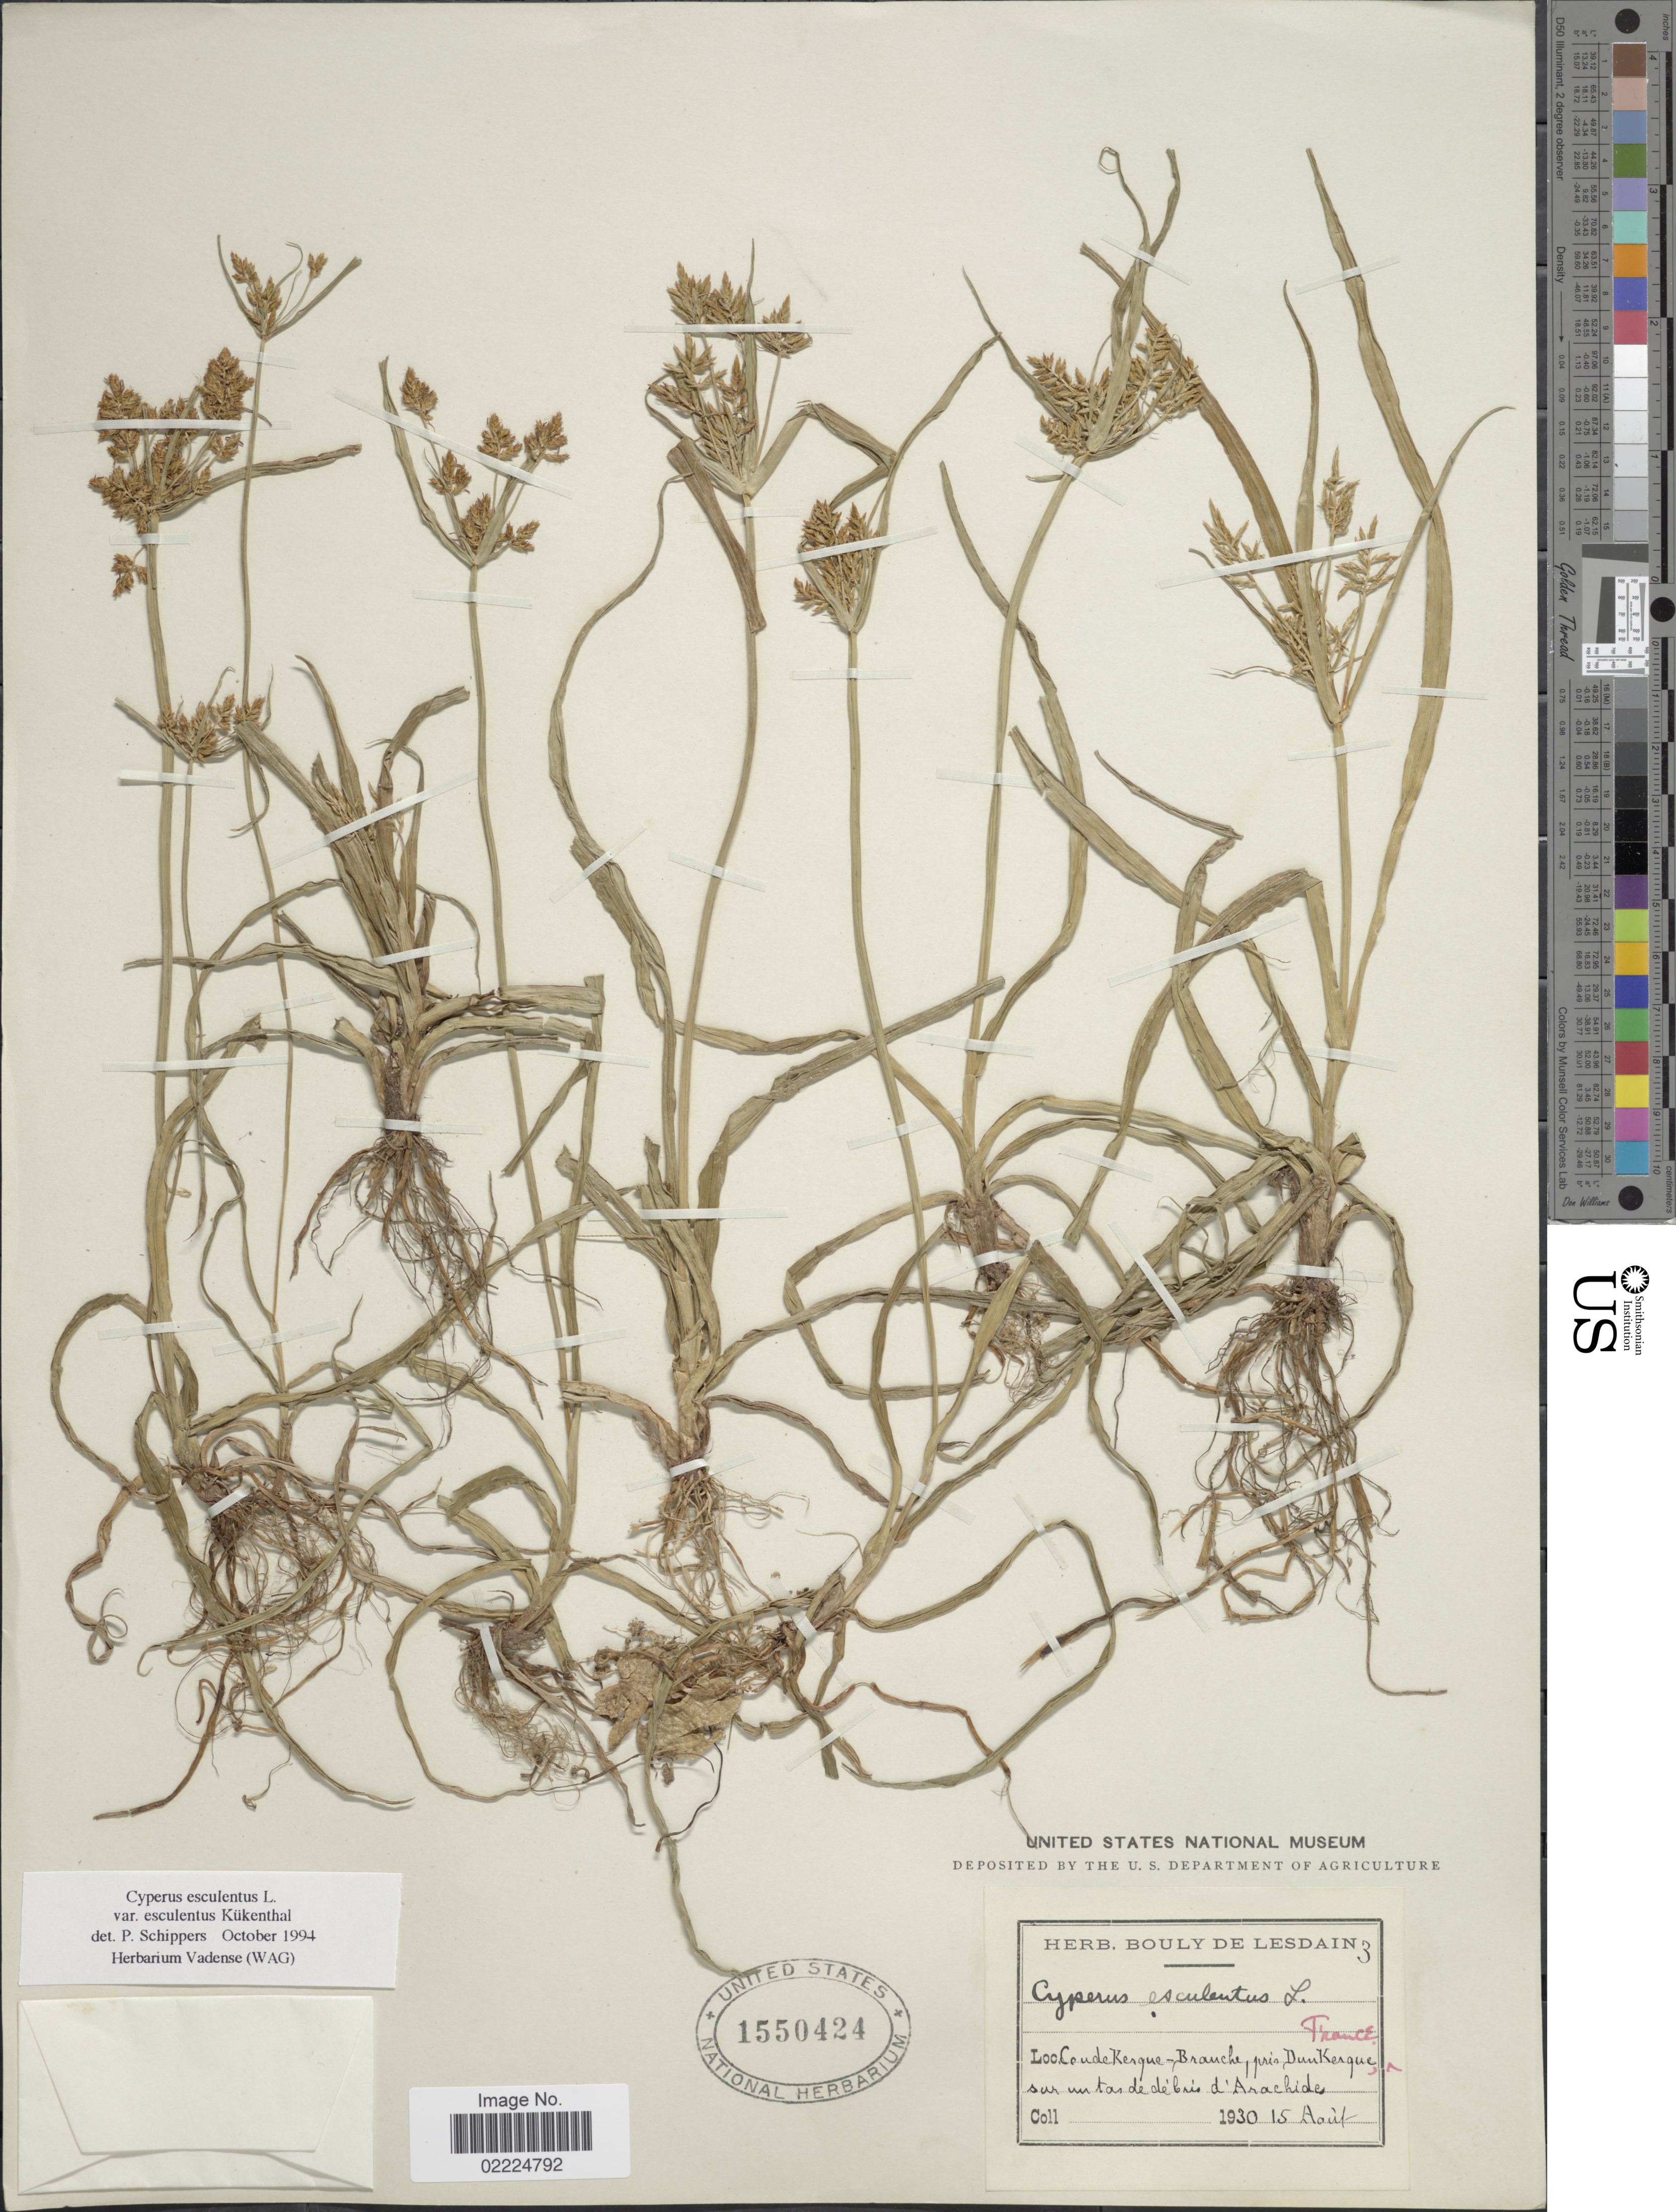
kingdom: Plantae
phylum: Tracheophyta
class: Liliopsida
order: Poales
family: Cyperaceae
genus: Cyperus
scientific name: Cyperus esculentus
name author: L.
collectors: ex Herb. Bouly De Lesdain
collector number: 3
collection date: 1930-08-15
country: France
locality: Coudekerque - Branche, pres Dun Kerque sur untas de de'Cres d'Arachides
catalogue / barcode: US 1550424